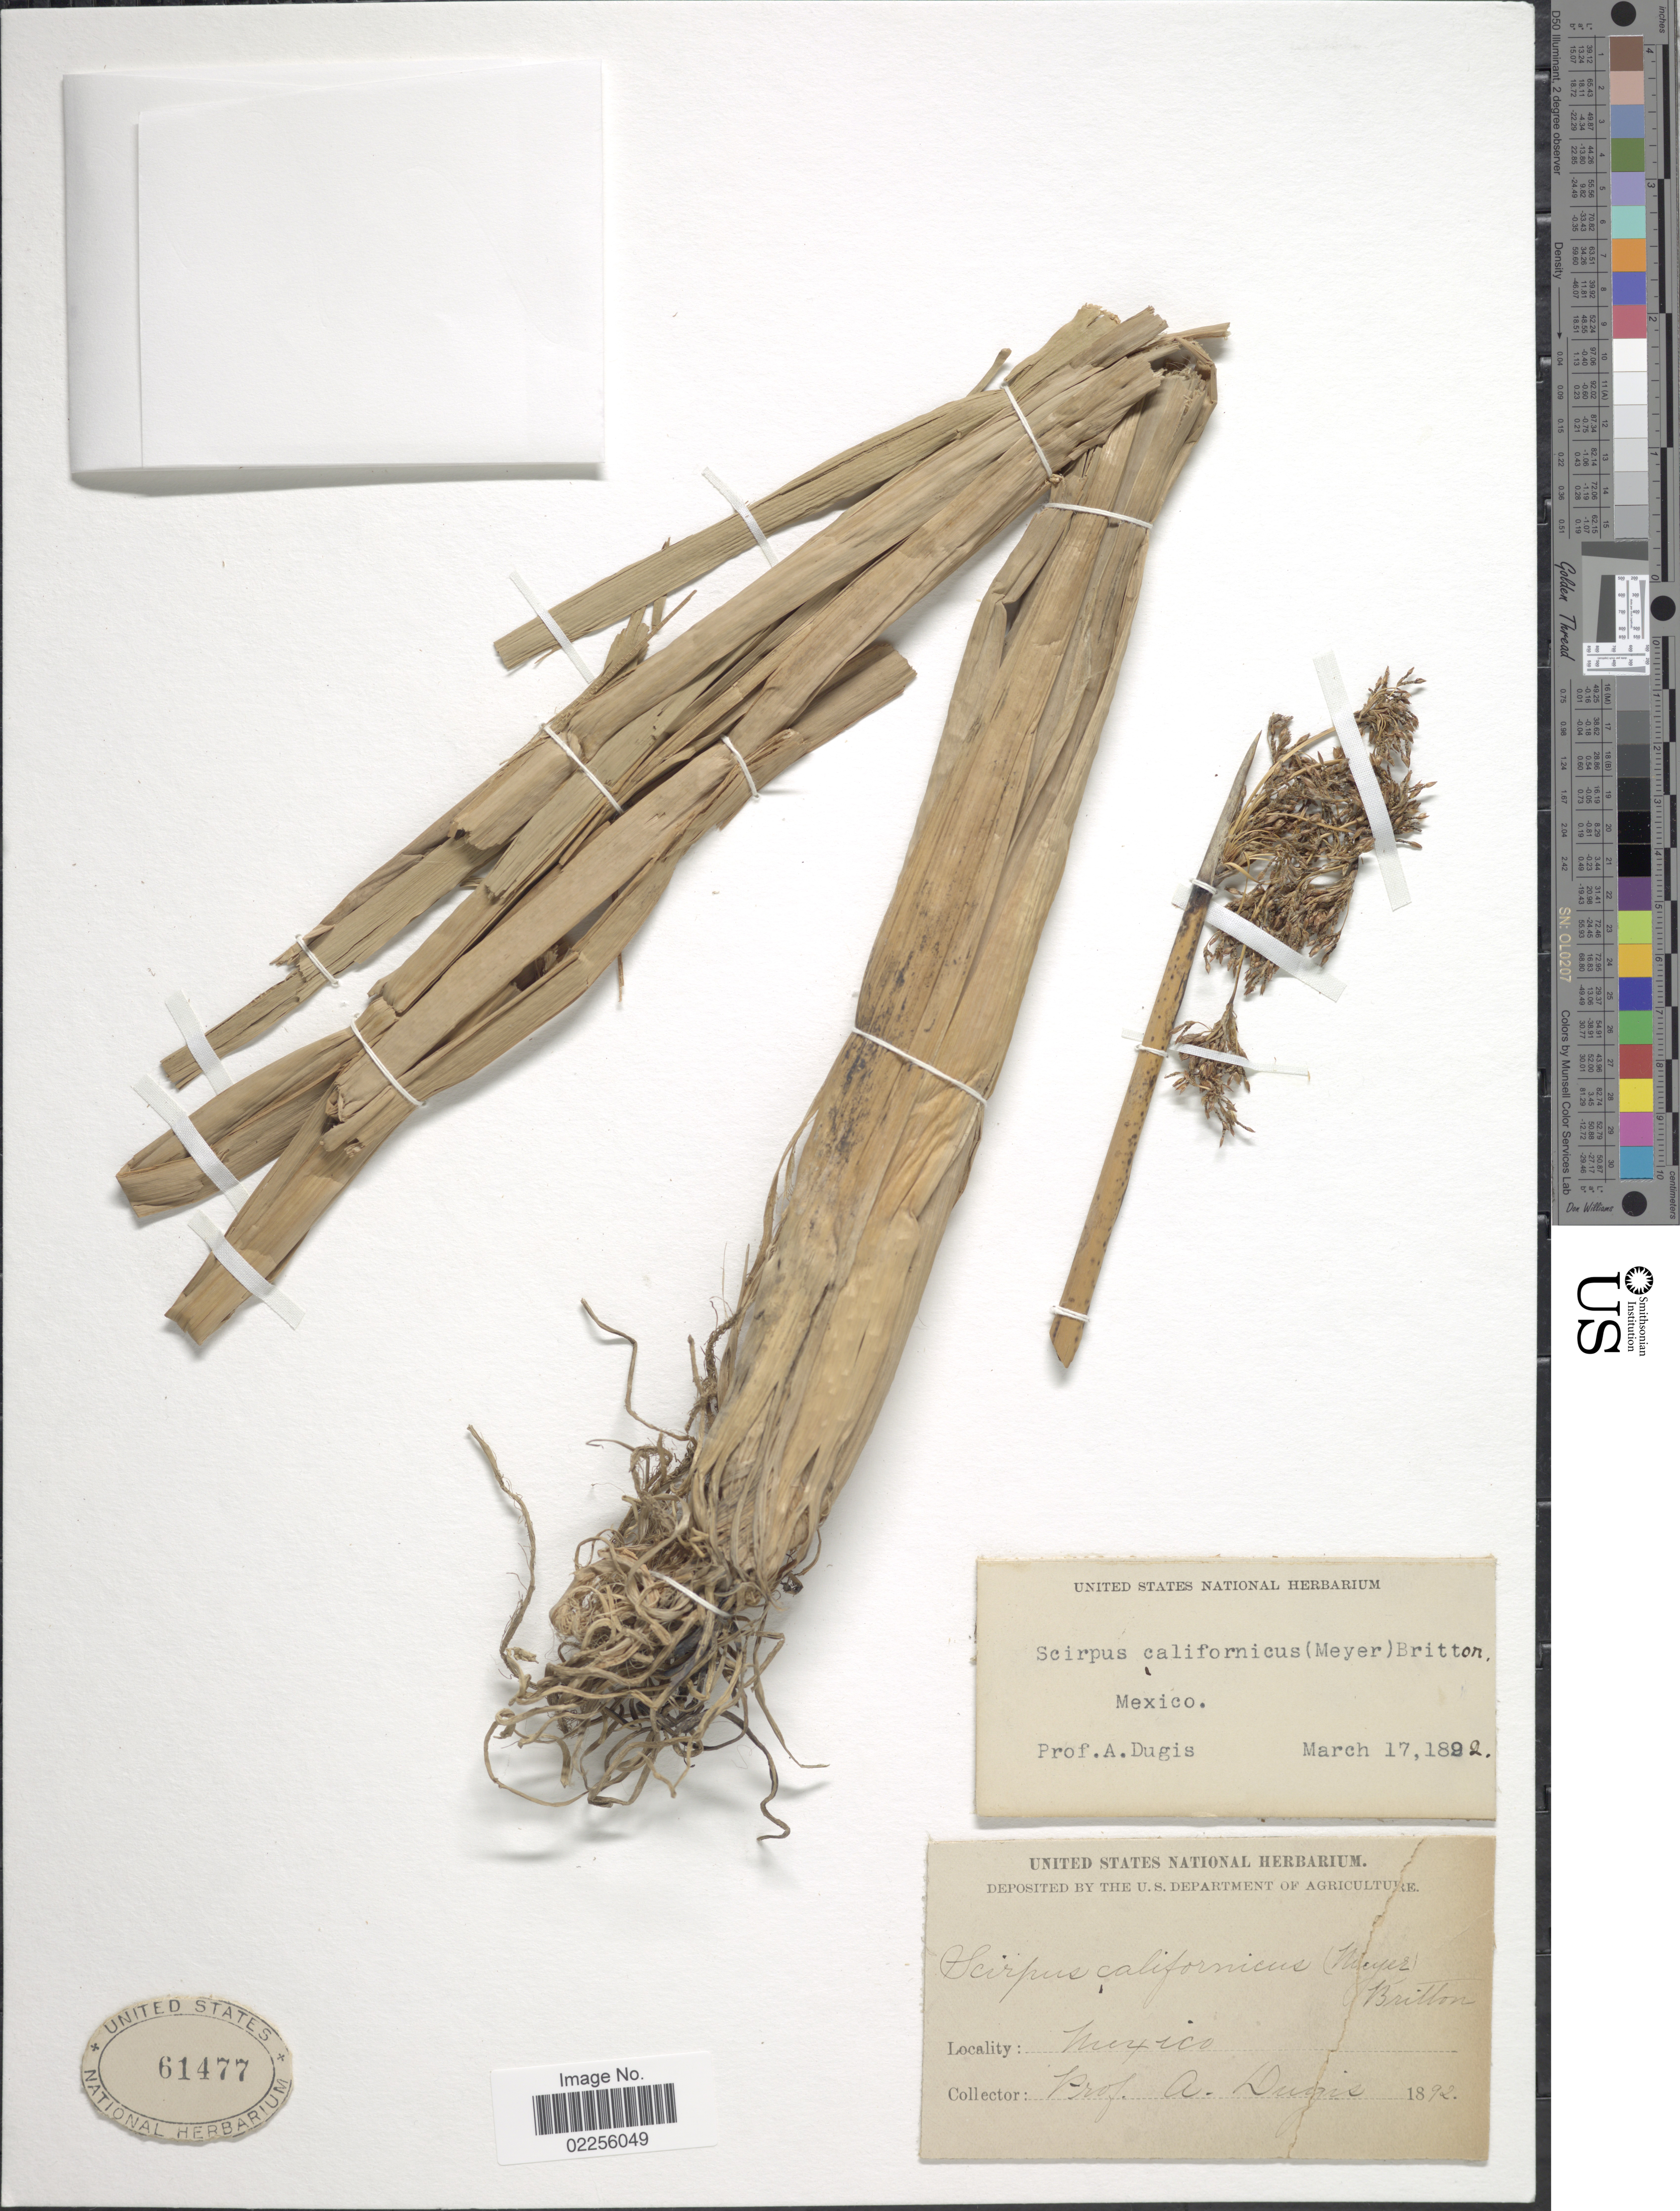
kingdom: Plantae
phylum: Tracheophyta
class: Liliopsida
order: Poales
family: Cyperaceae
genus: Schoenoplectus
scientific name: Schoenoplectus californicus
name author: (C.A. Mey.) Soják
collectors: A. Dugis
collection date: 1892-03-17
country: Mexico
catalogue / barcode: US 61477